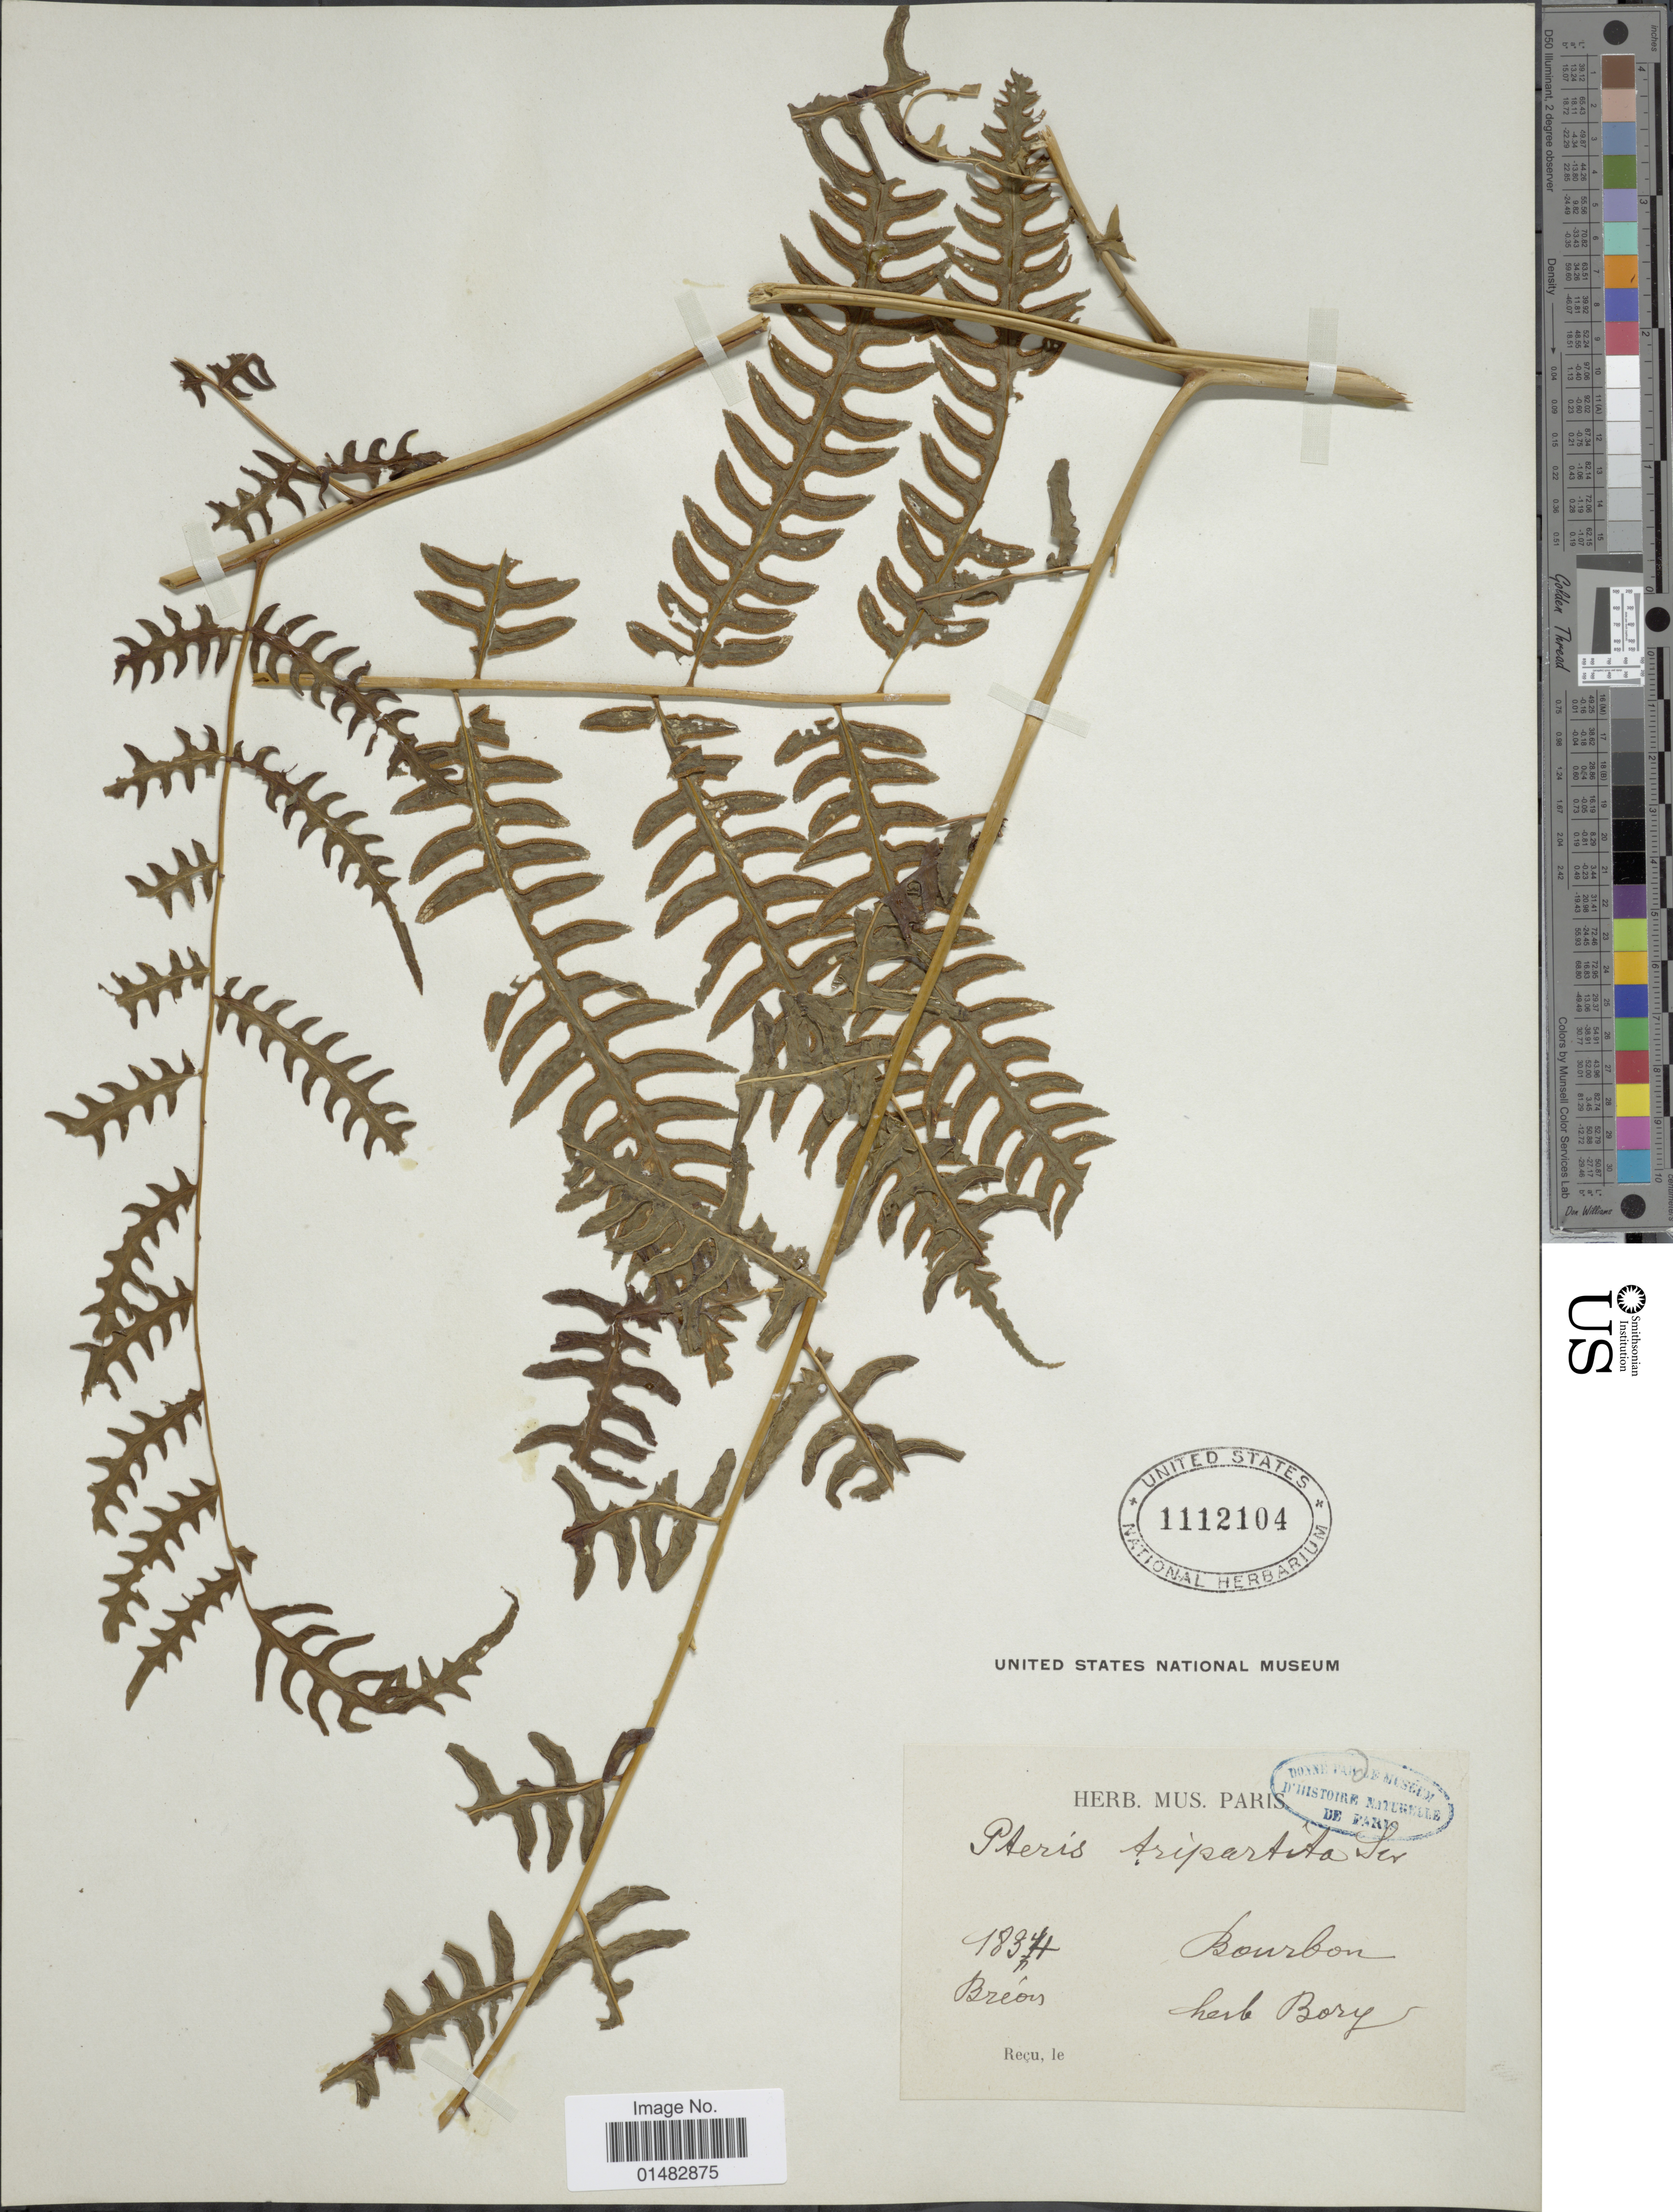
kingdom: Plantae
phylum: Tracheophyta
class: Polypodiopsida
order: Polypodiales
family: Pteridaceae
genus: Pteris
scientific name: Pteris tripartita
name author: Sw.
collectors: Breón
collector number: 18314*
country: Reunion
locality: Bourbon, Bory [interpreted]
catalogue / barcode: US 1112104